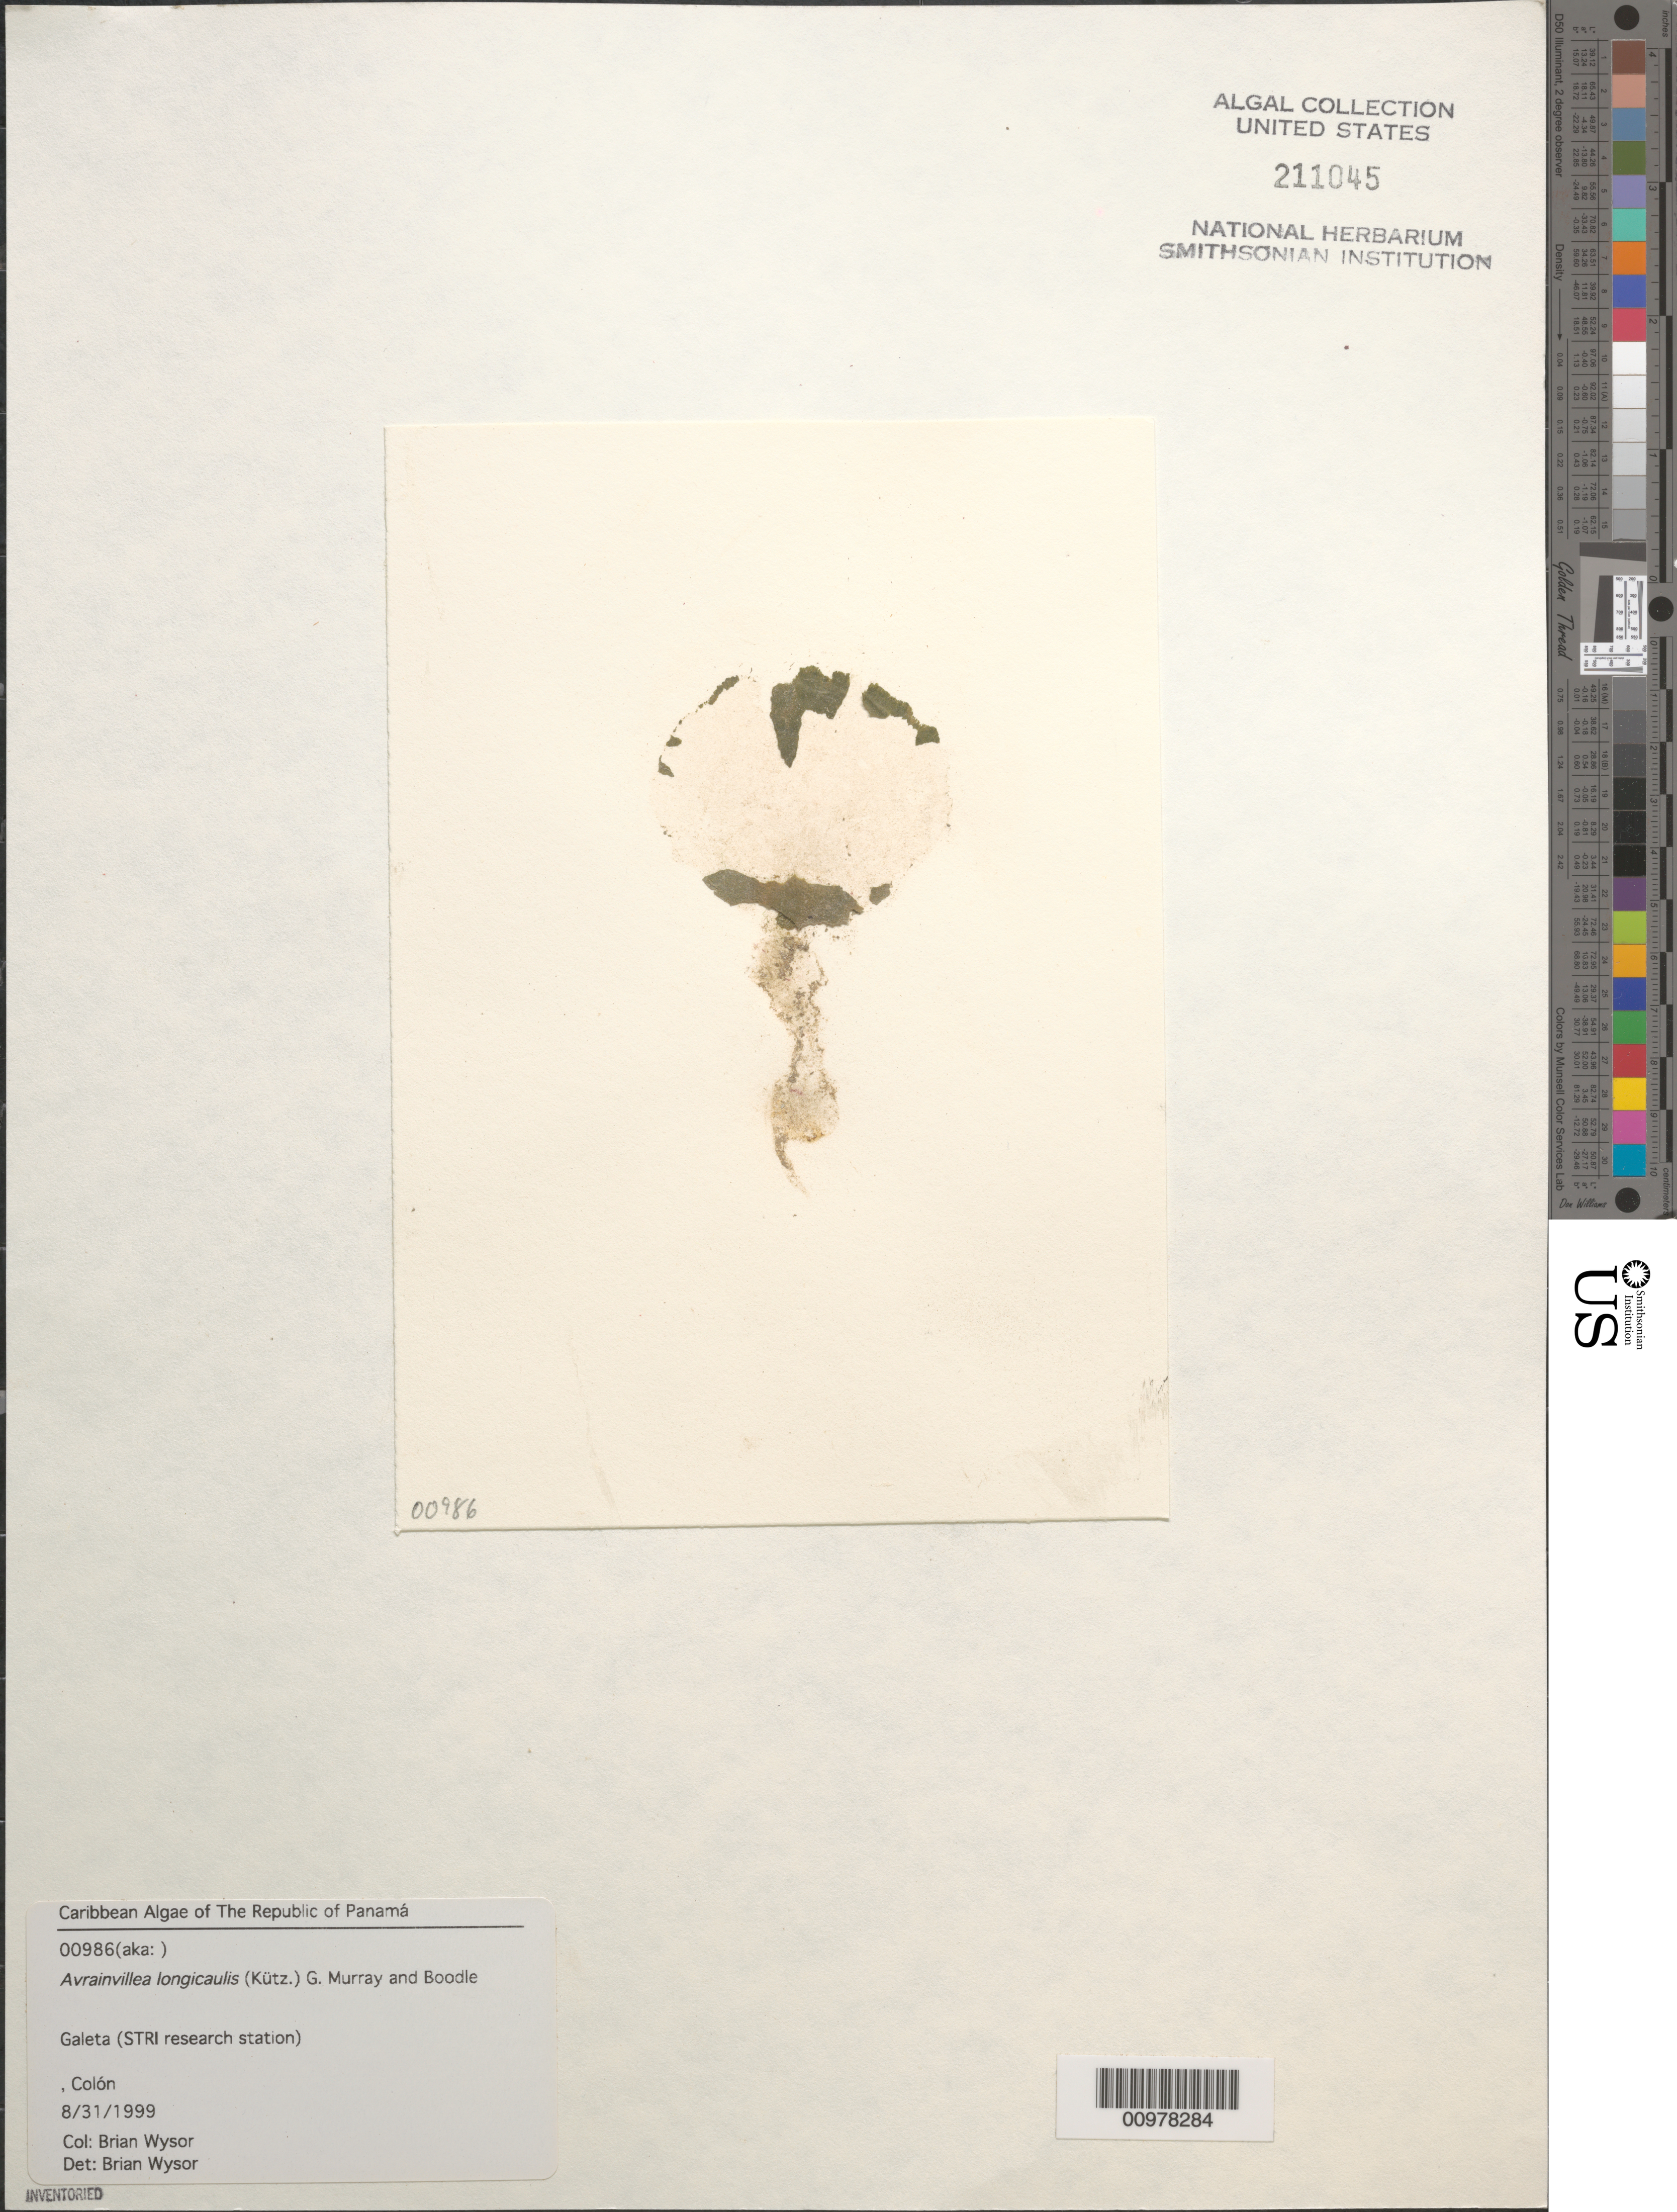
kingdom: Plantae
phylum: Chlorophyta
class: Ulvophyceae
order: Bryopsidales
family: Dichotomosiphonaceae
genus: Avrainvillea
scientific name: Avrainvillea longicaulis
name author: (Kütz.) G. Murray & Boodle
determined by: Wysor, B.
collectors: B. Wysor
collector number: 00986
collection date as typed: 31 Aug 1999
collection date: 1999-08-31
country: Panama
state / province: Colón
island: Galeta Island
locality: STRI (Smithsonian Tropical Research Institute) research station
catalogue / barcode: US 211045